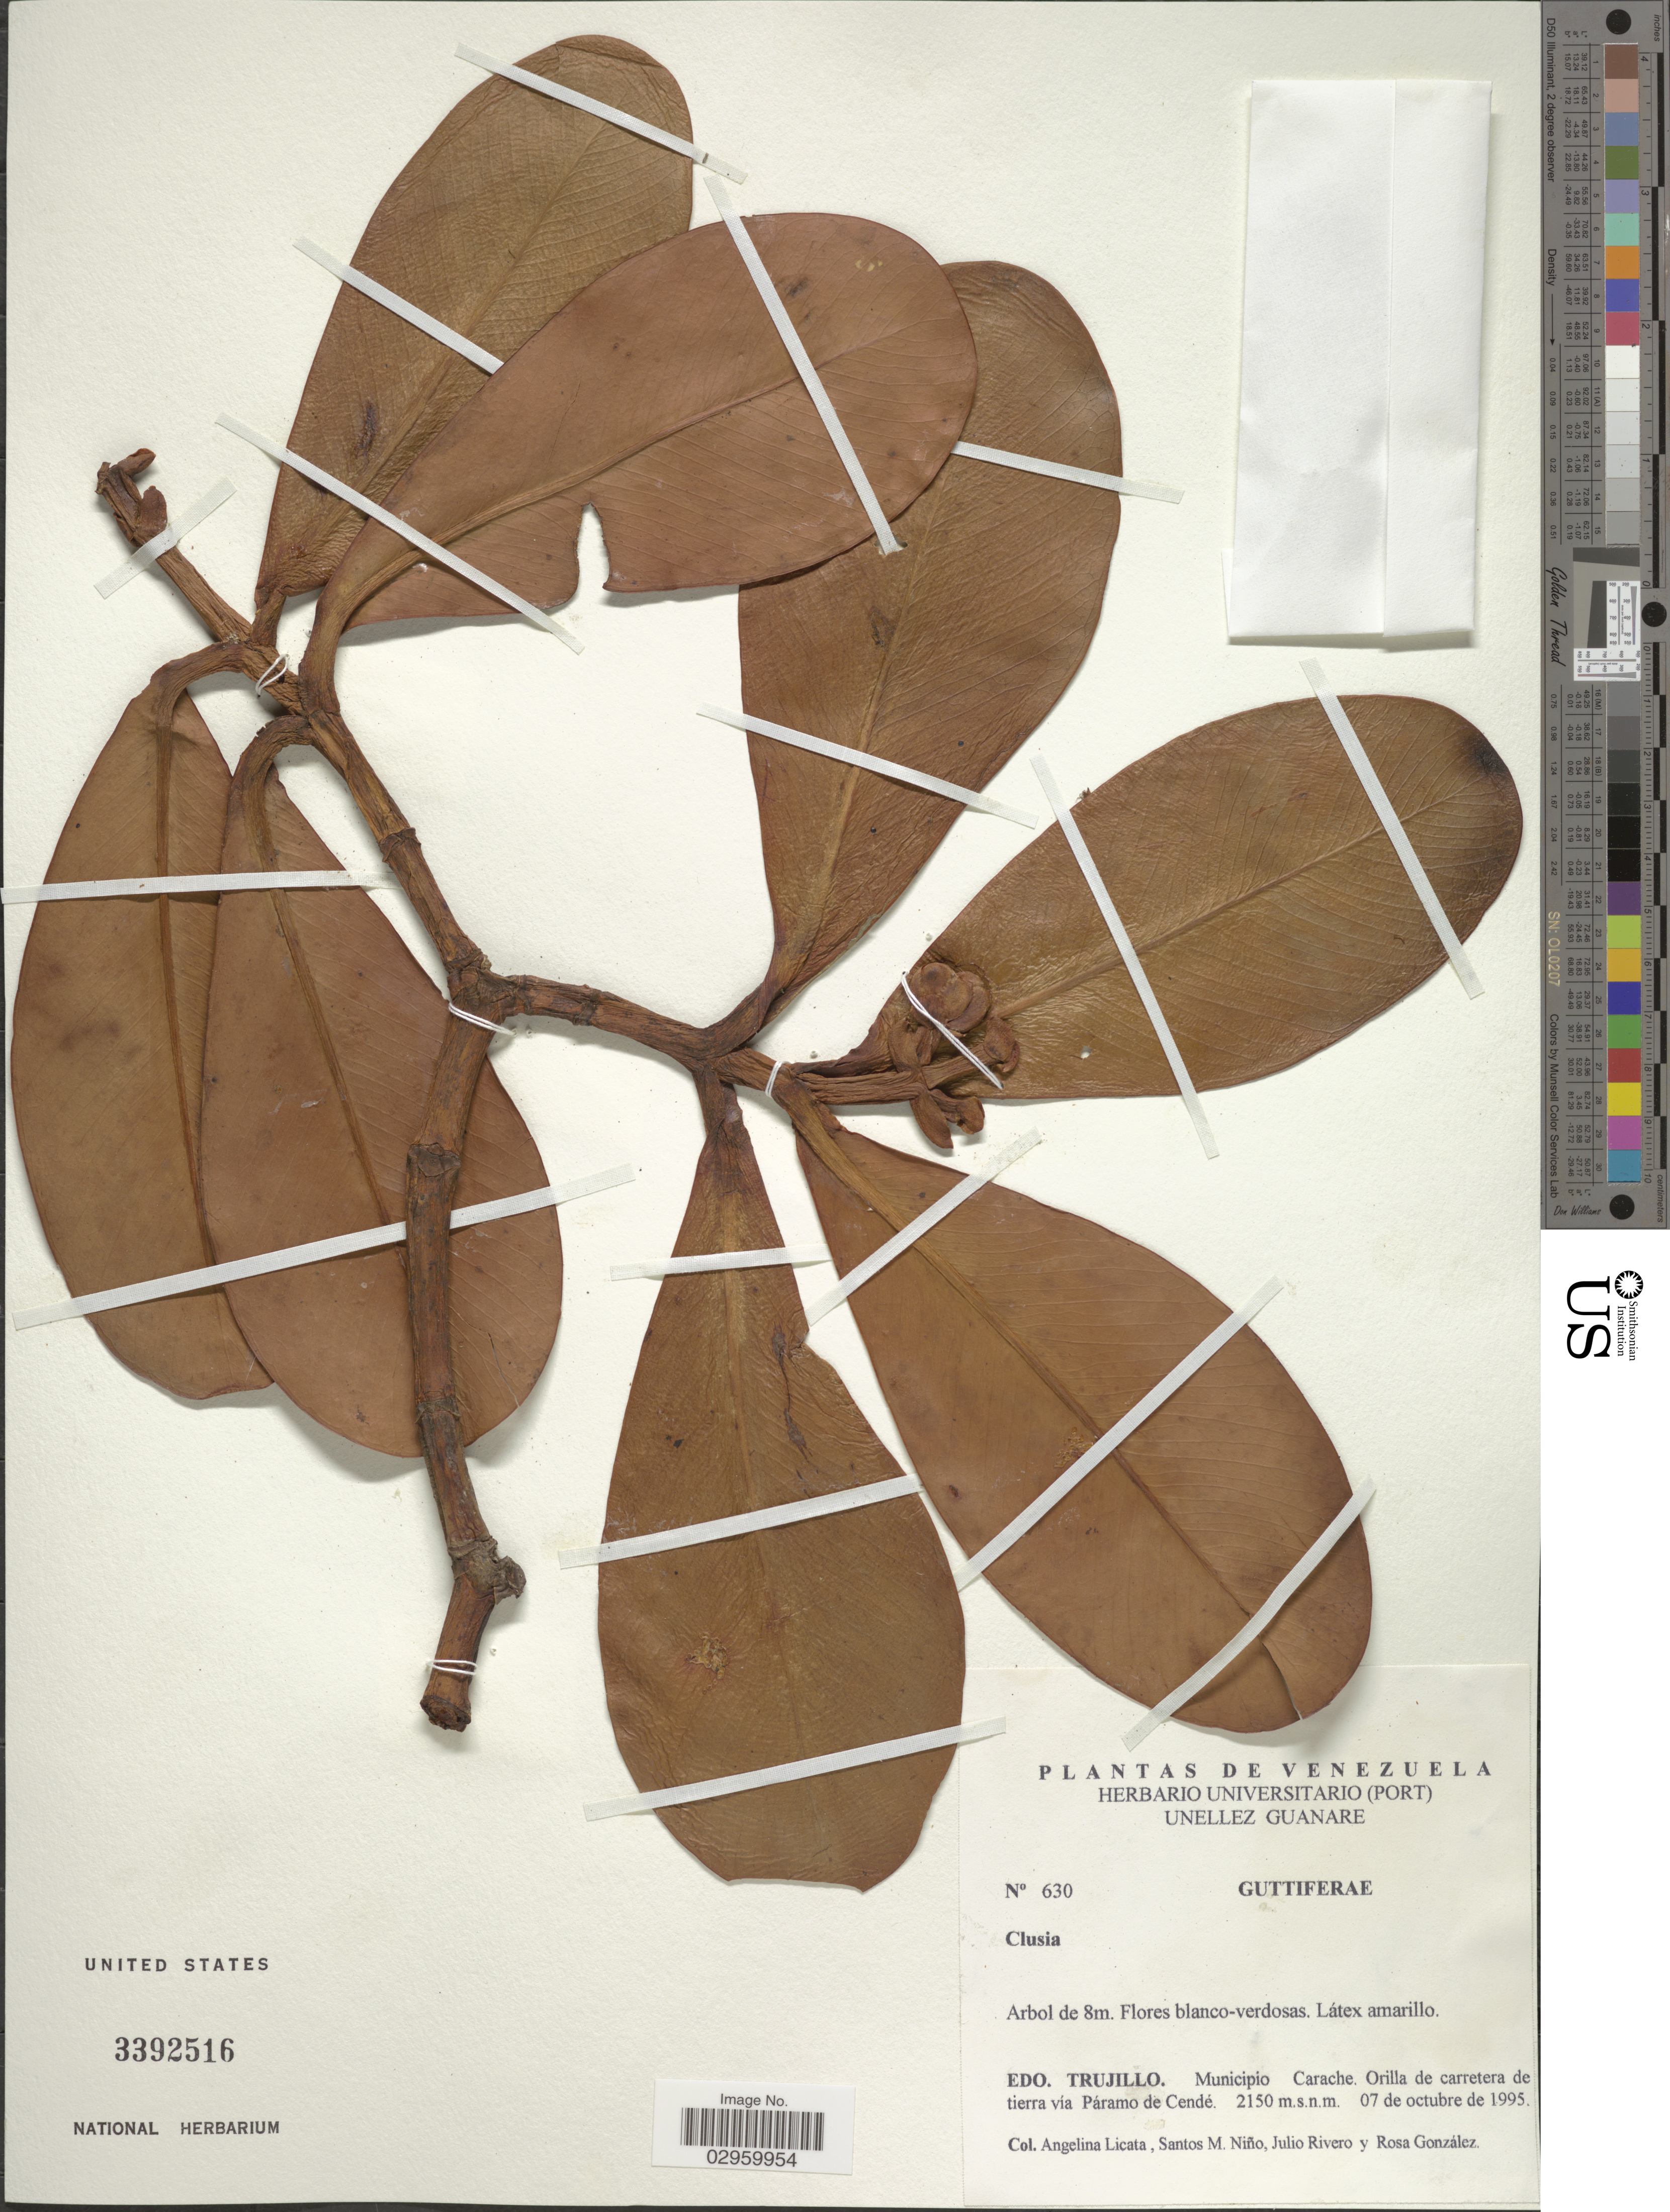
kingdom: Plantae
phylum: Tracheophyta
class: Magnoliopsida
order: Malpighiales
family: Clusiaceae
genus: Clusia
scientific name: Clusia sp.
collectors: A. Licata, S. M. Niño, J. Rivero & R. González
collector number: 630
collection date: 1995-10-07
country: Venezuela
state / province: Trujillo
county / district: Carache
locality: Orilla de carretera via Páramo de Cendé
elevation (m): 2150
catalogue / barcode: US 3392516